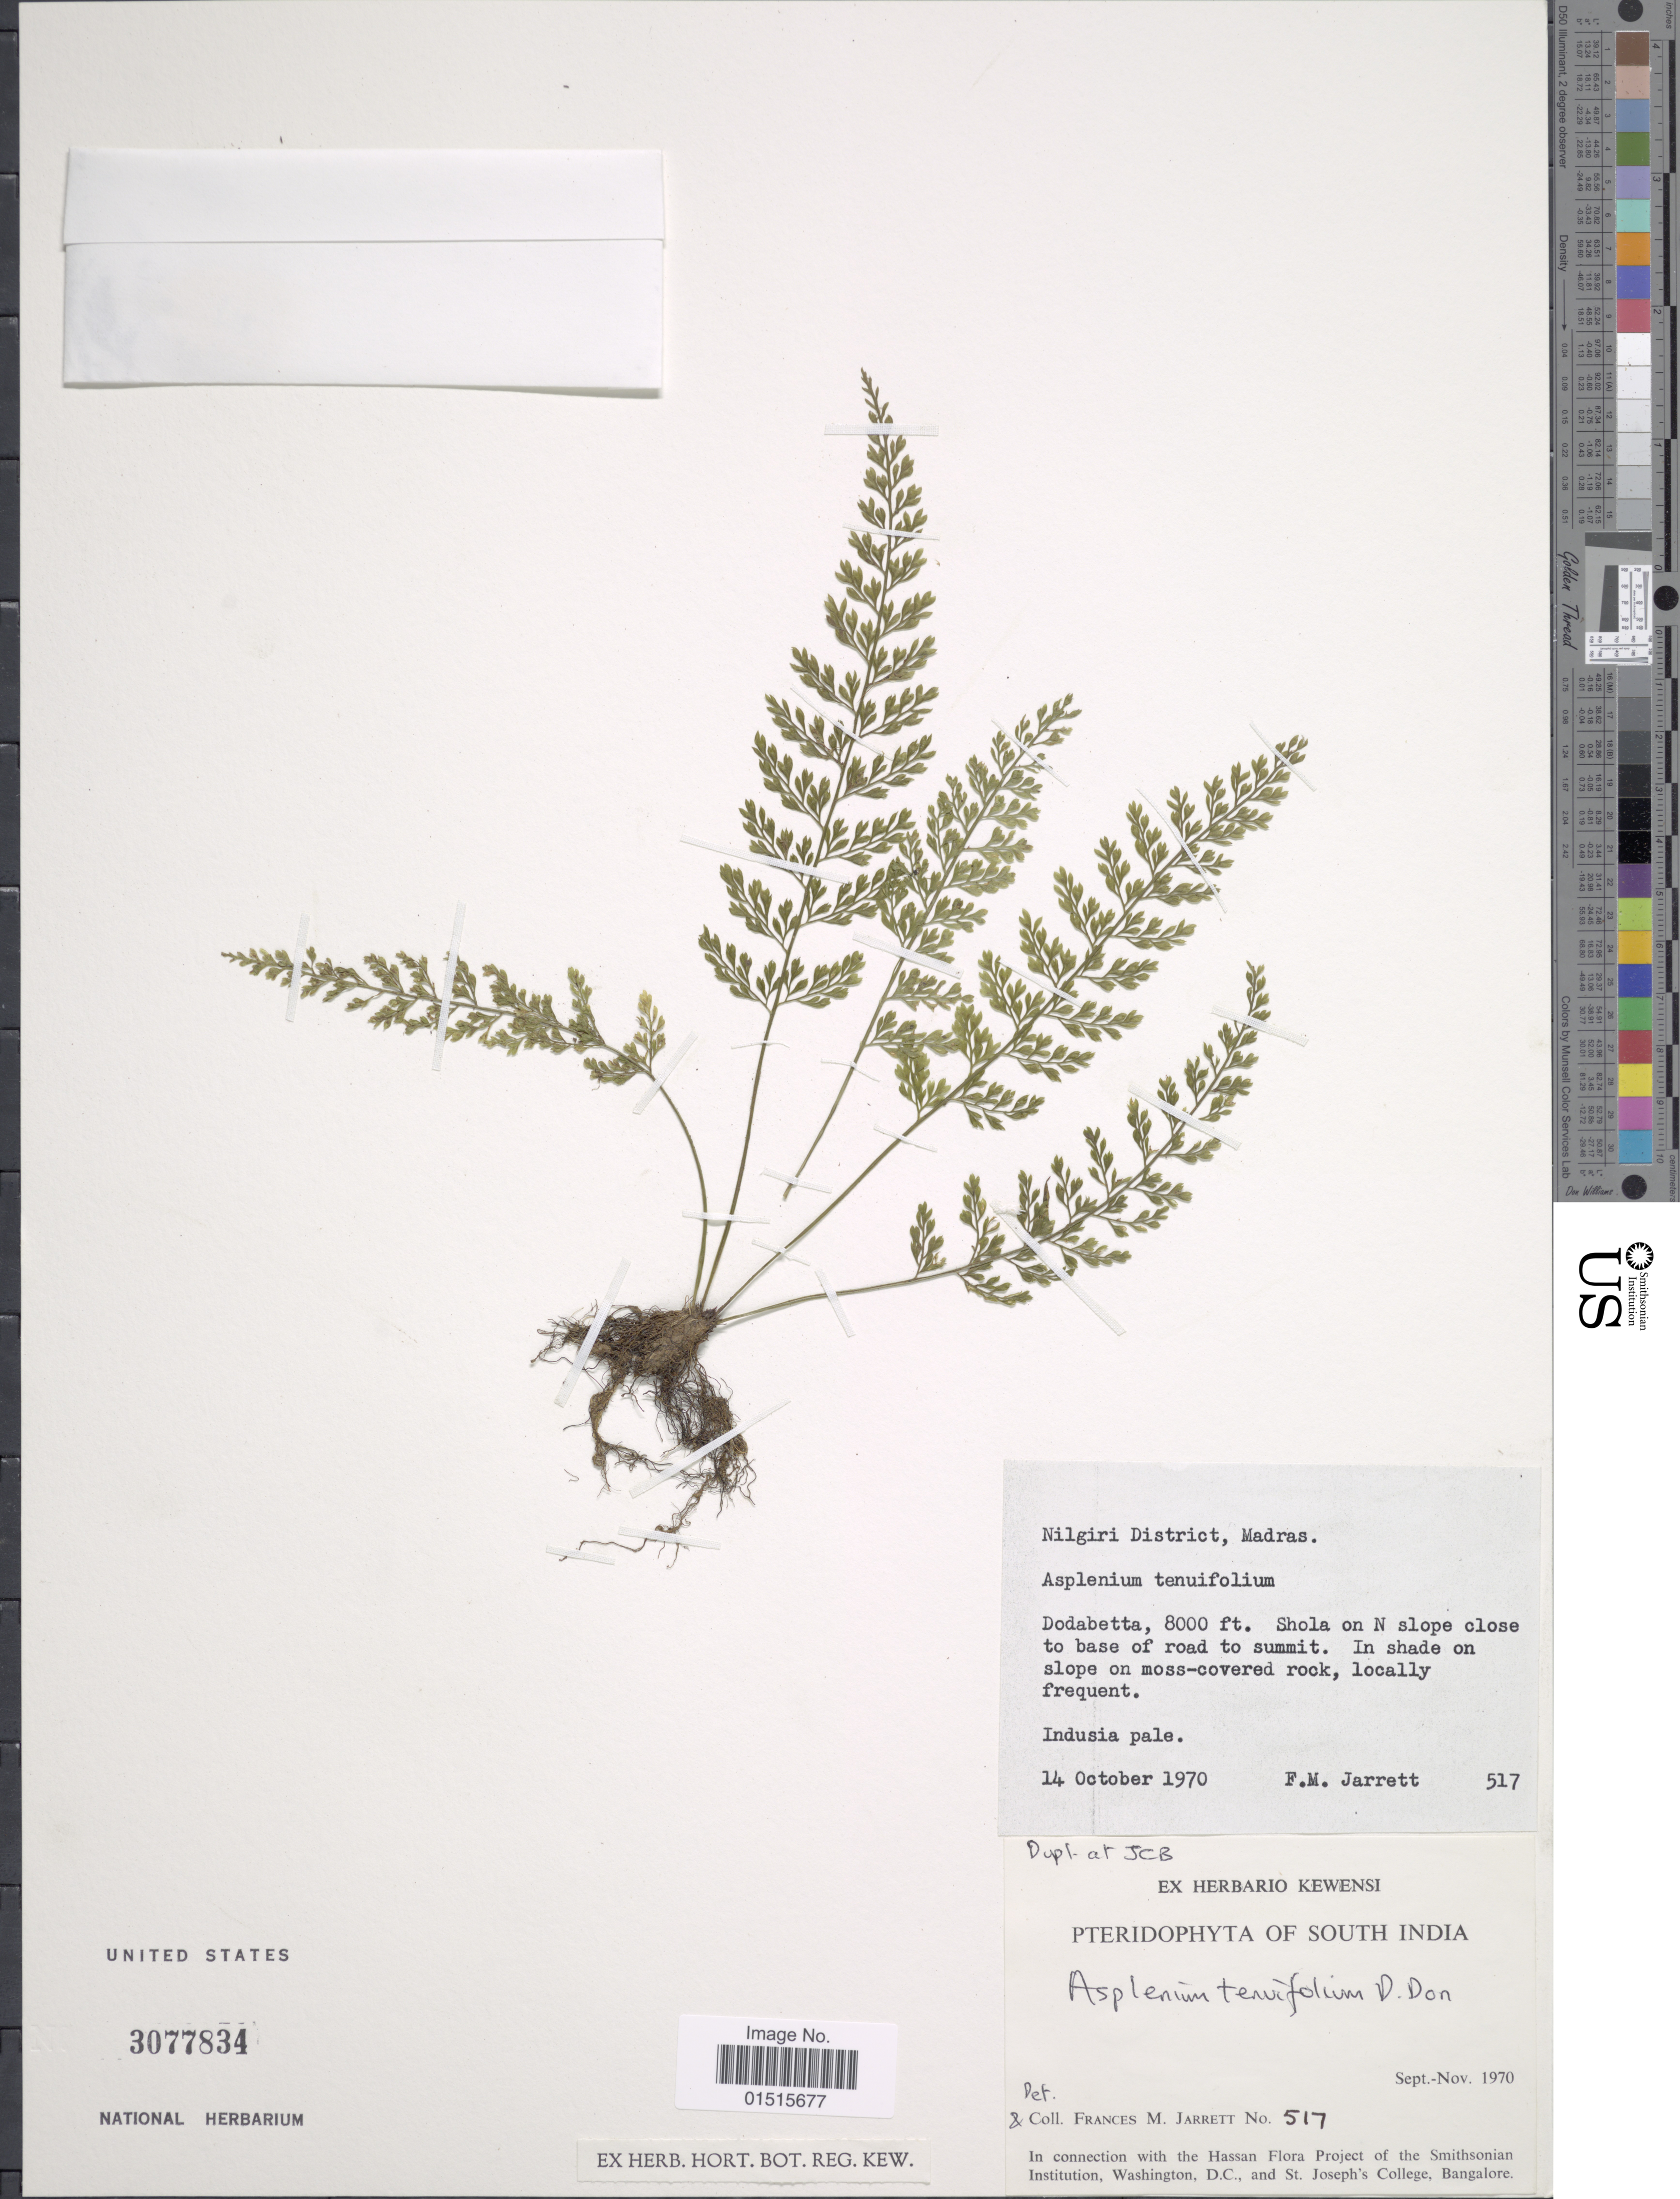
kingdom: Plantae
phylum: Tracheophyta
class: Polypodiopsida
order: Polypodiales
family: Aspleniaceae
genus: Asplenium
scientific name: Asplenium tenuifolium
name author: D. Don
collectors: F. M. Jarrett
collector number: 517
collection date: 1970-10-14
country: India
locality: Nilgiri District, Madras, Dodabetta, Shola on N slope close to base of road to summit. In shade on slope on moss-covered rock, Locally frequent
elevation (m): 2438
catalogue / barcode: US 3077834